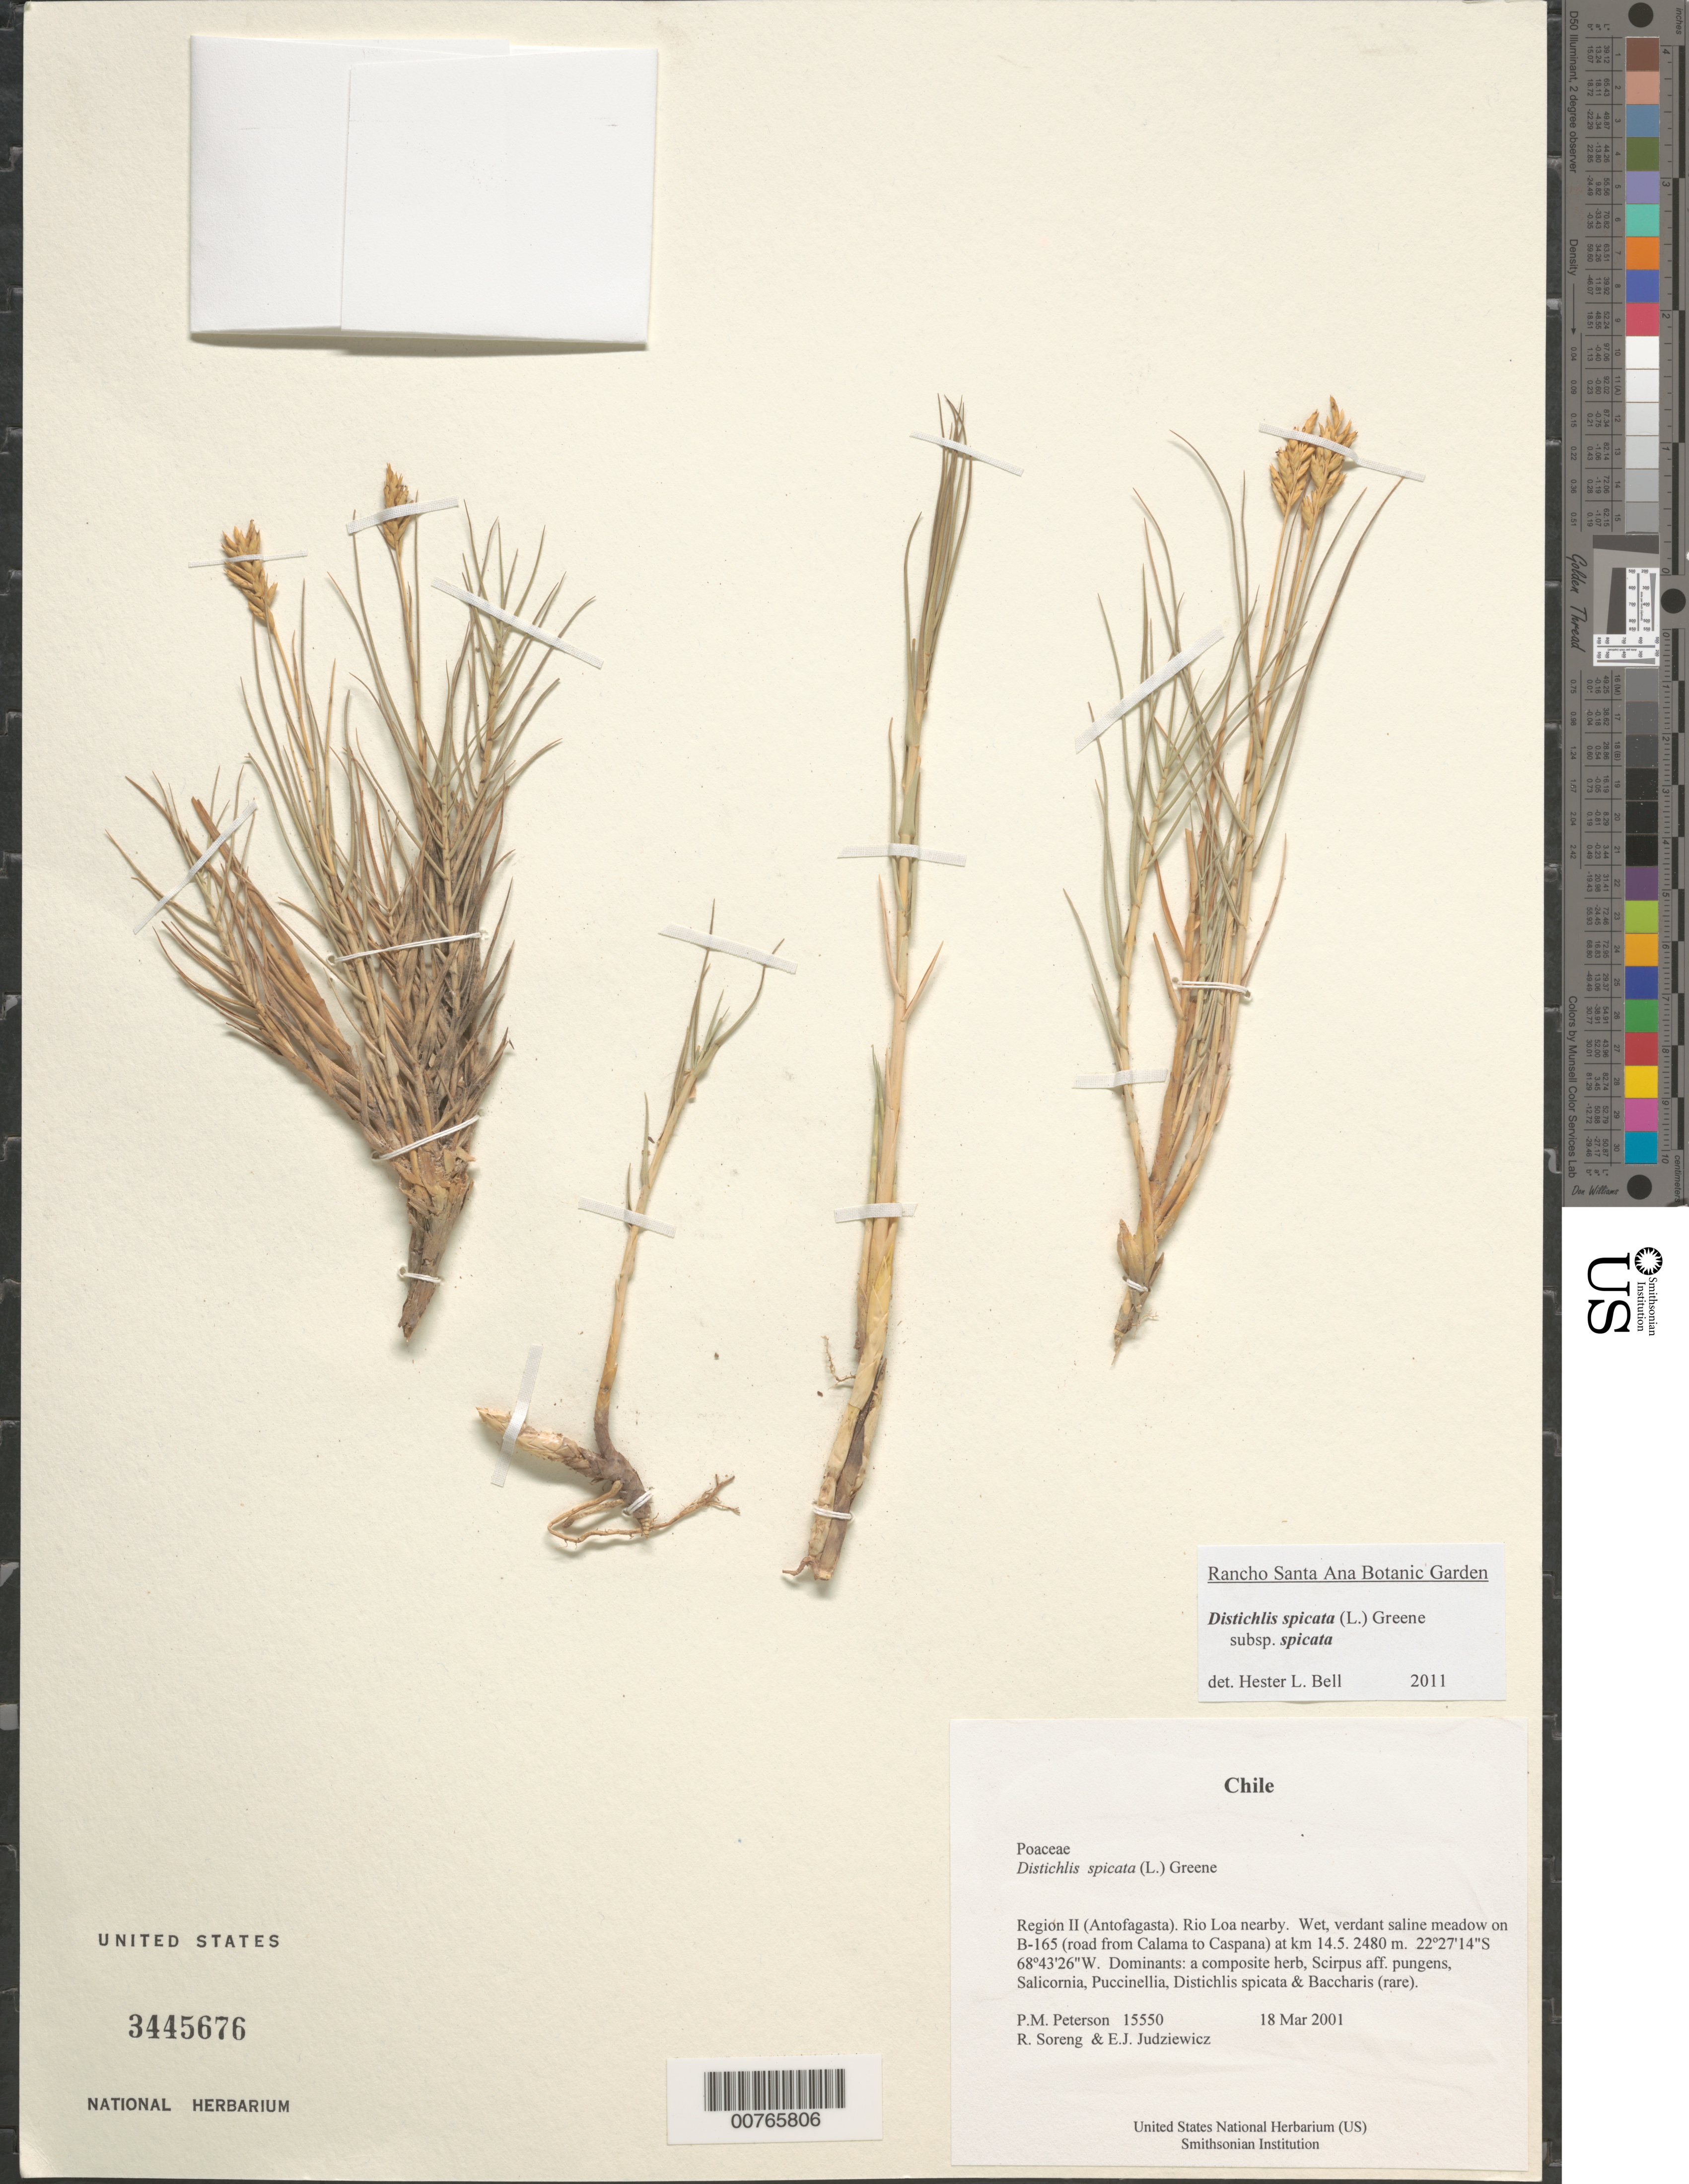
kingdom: Plantae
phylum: Tracheophyta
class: Liliopsida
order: Poales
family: Poaceae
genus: Distichlis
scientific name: Distichlis spicata subsp. spicata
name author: (L.) Greene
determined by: Bell, H. L.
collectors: P. M. Peterson, R. J. Soreng & E. J. Judziewicz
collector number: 15550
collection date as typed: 18 Mar 2001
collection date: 2001-03-18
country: Chile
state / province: Antofagasta (II)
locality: Rio Loa nearby. Wet, verdant saline meadow on B-165 (road from Calama to Caspana) at km 14.5.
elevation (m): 2480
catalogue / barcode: US 3445676